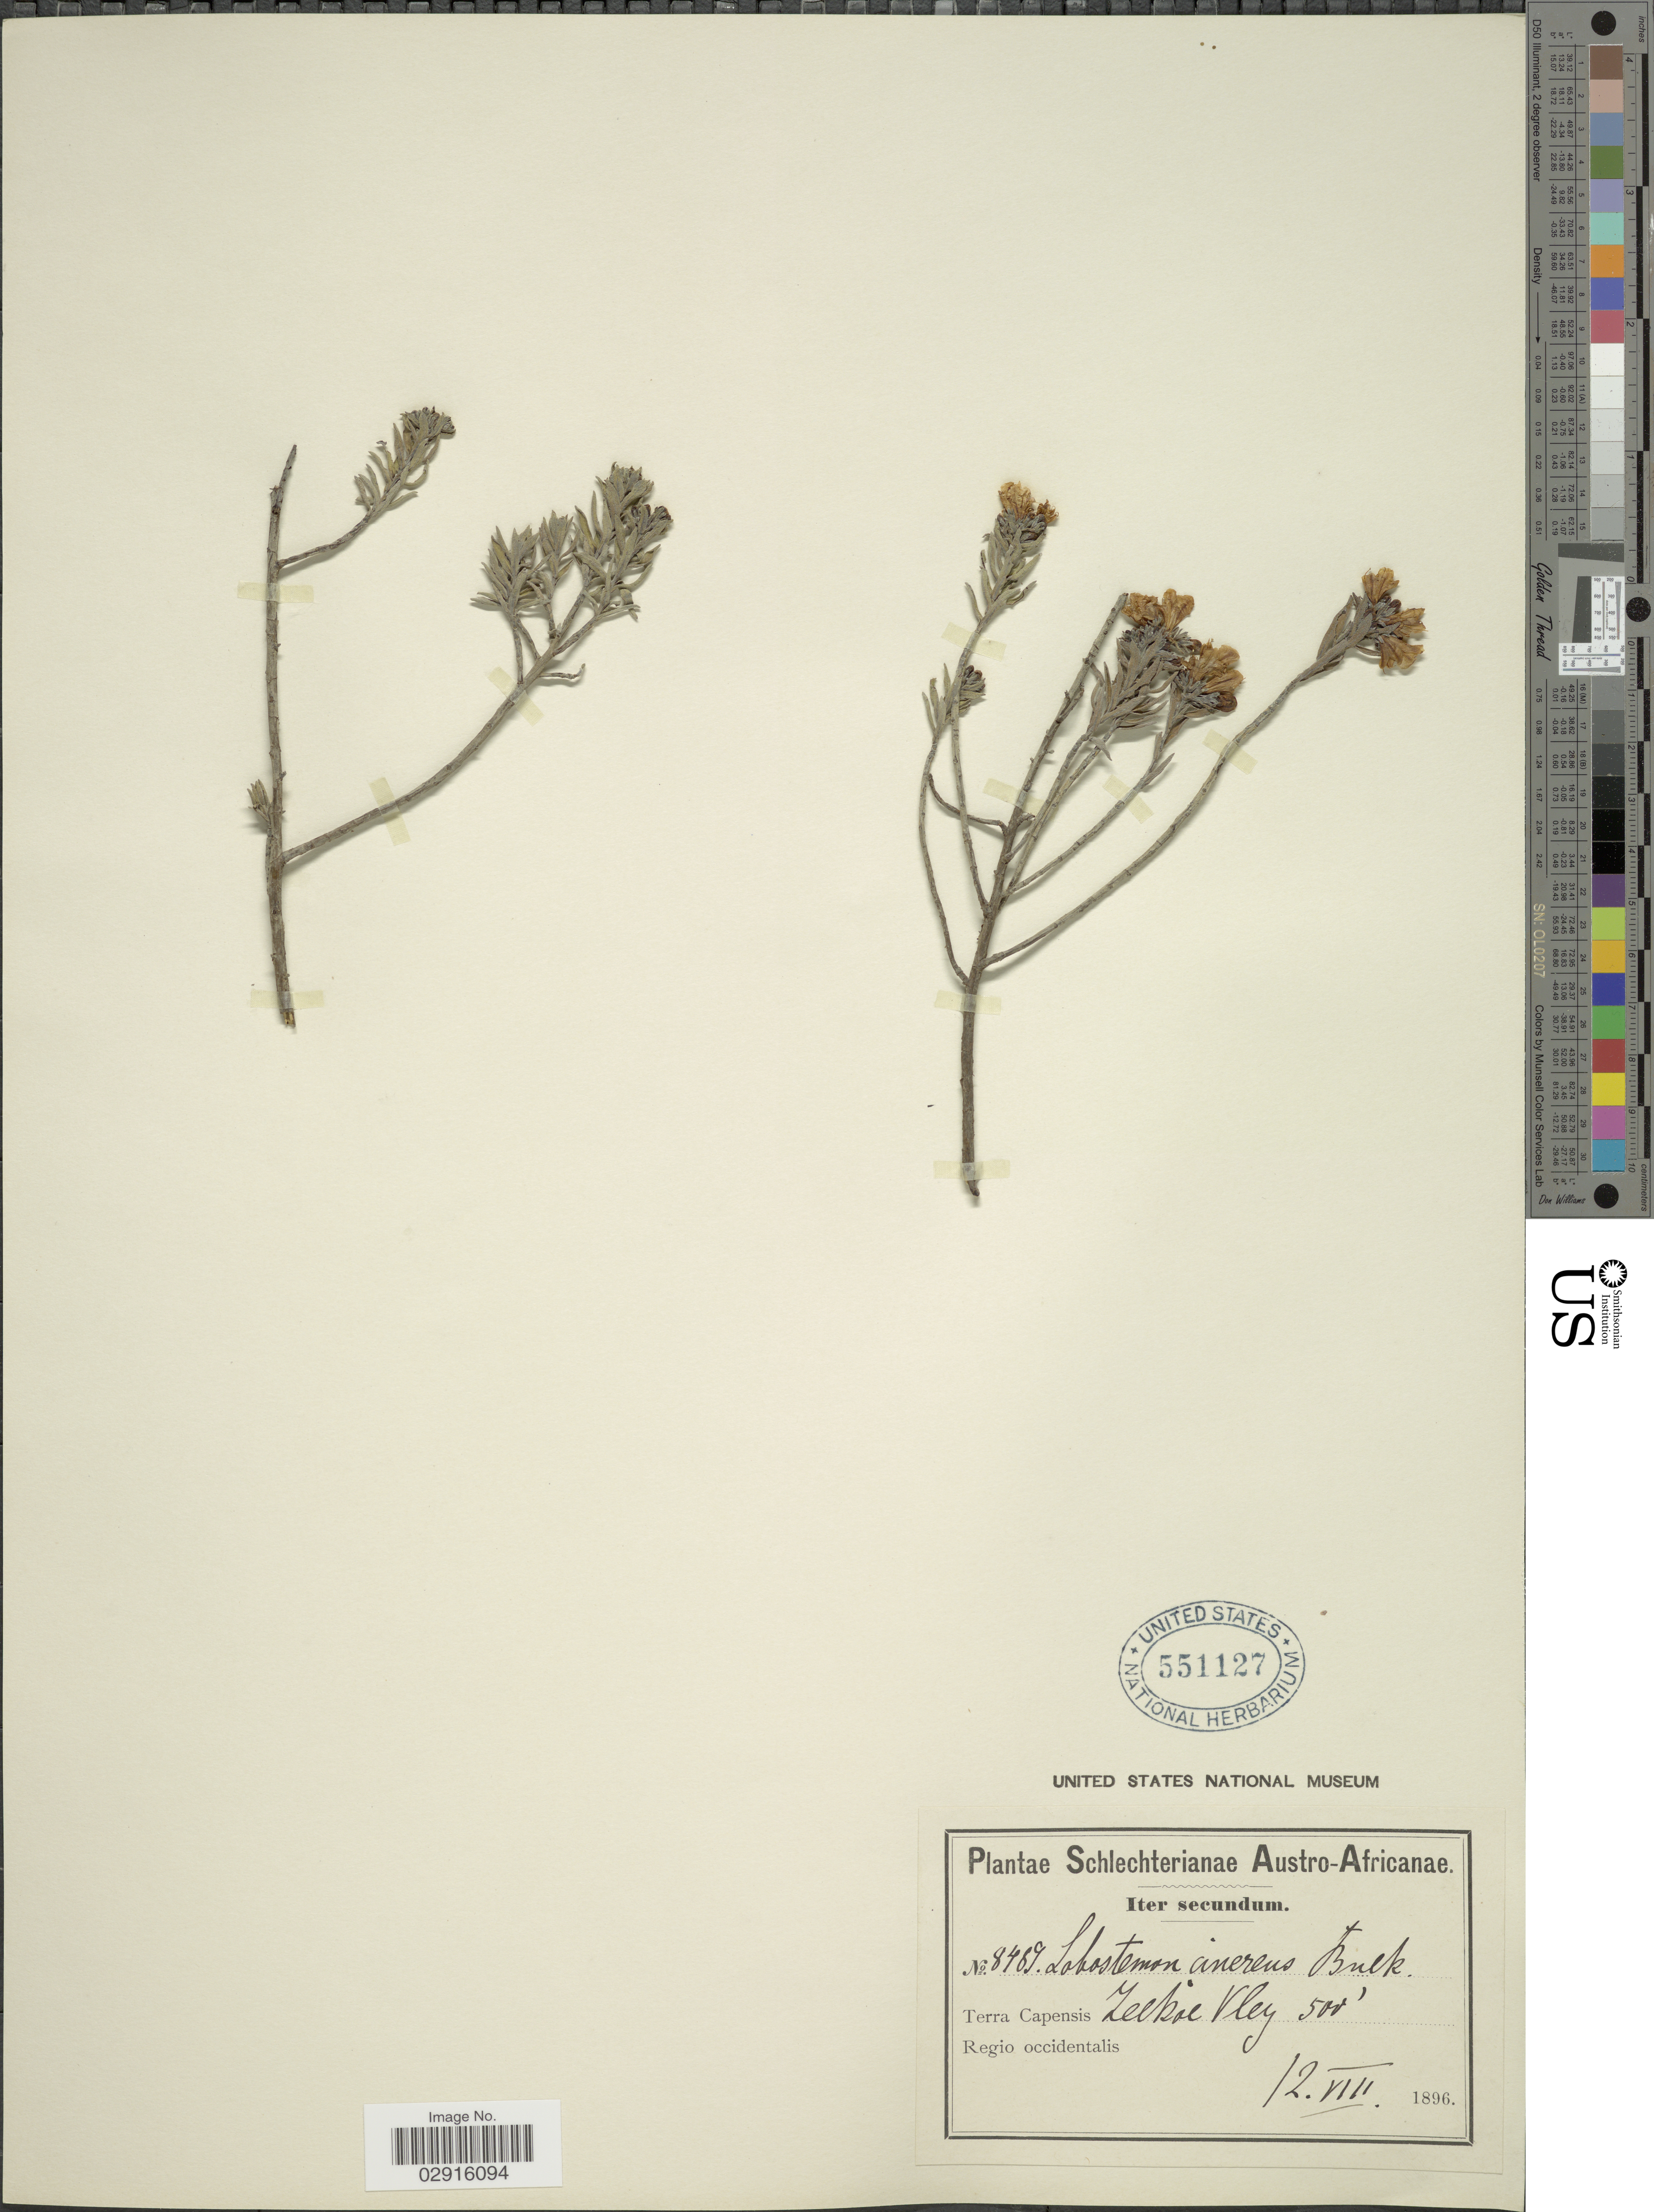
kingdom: Plantae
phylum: Tracheophyta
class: Magnoliopsida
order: Boraginales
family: Boraginaceae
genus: Lobostemon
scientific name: Lobostemon cinereus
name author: DC. & A. DC.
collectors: Schlechter, --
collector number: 8489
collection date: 1896-08-12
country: South Africa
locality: Austro-Africanae. Terra Capensis Zeekoe Vley. Regio occidentalis.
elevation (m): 152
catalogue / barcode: US 551127